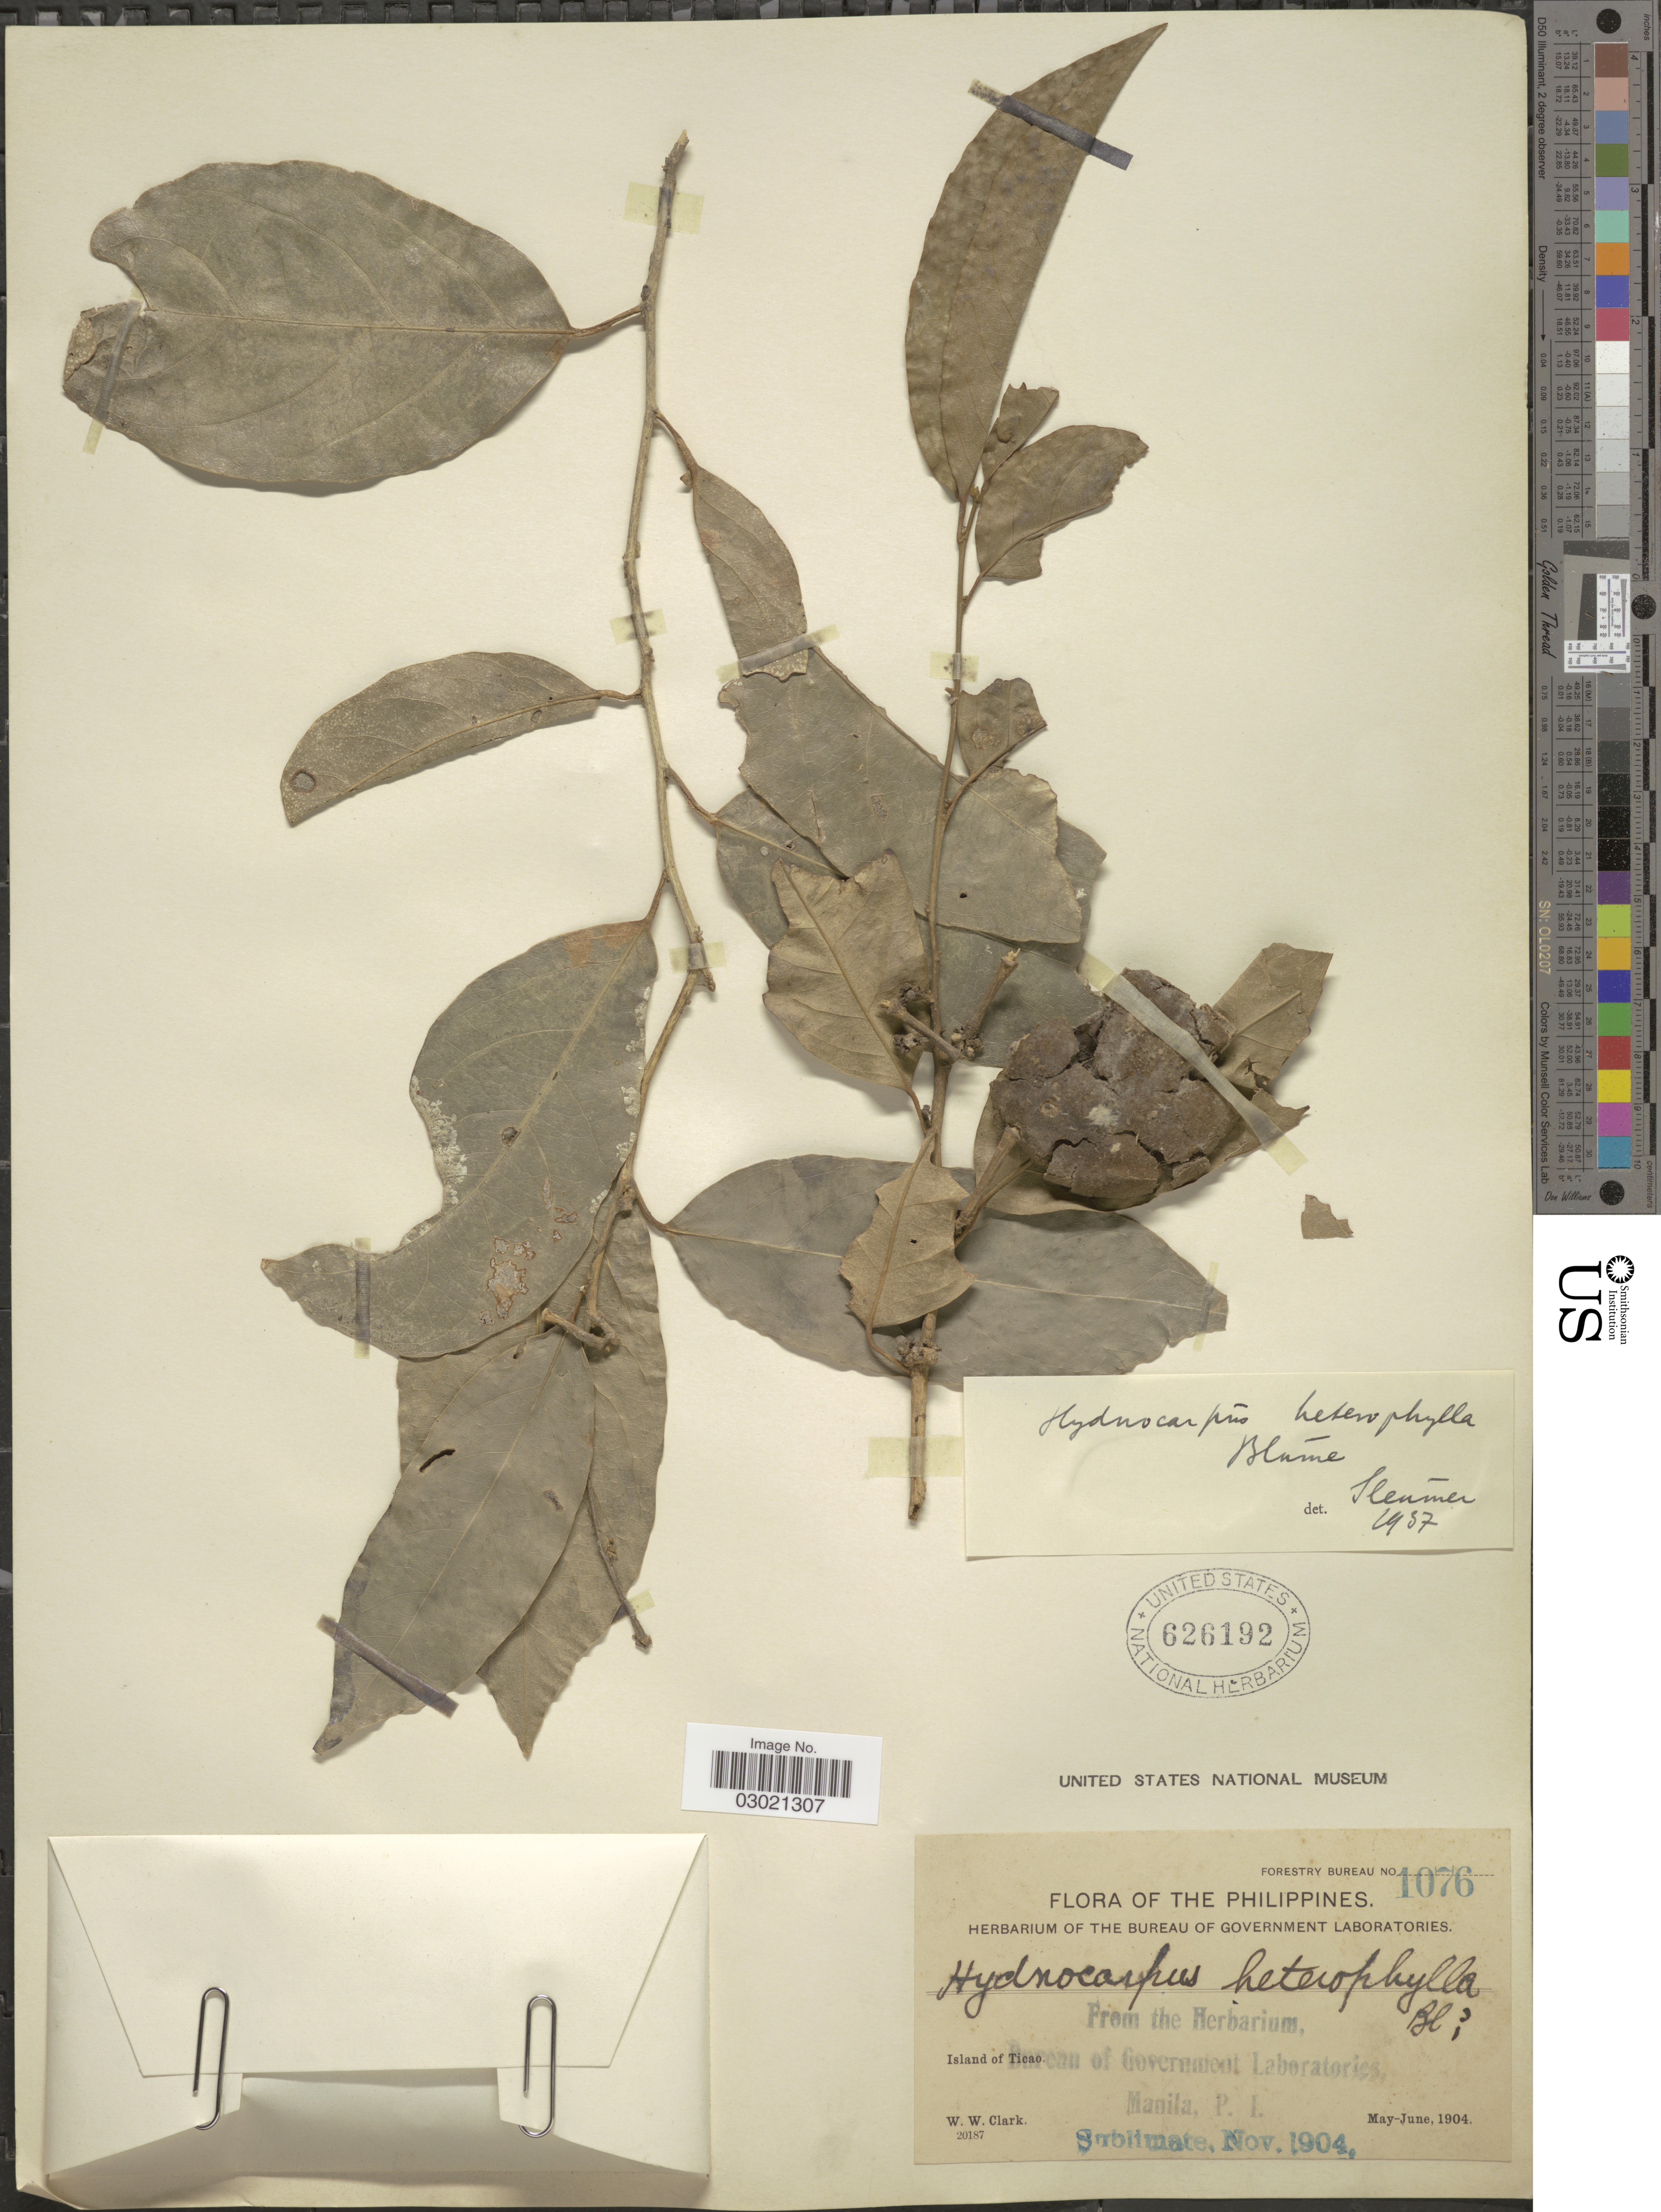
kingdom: Plantae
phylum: Tracheophyta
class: Magnoliopsida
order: Malpighiales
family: Achariaceae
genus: Hydnocarpus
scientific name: Hydnocarpus heterophyllus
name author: Blume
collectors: W. W. Clark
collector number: Forestry Bureau 1076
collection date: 1904-05/1904-06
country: Philippines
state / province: Bicol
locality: Island of Ticao.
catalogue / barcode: US 626192